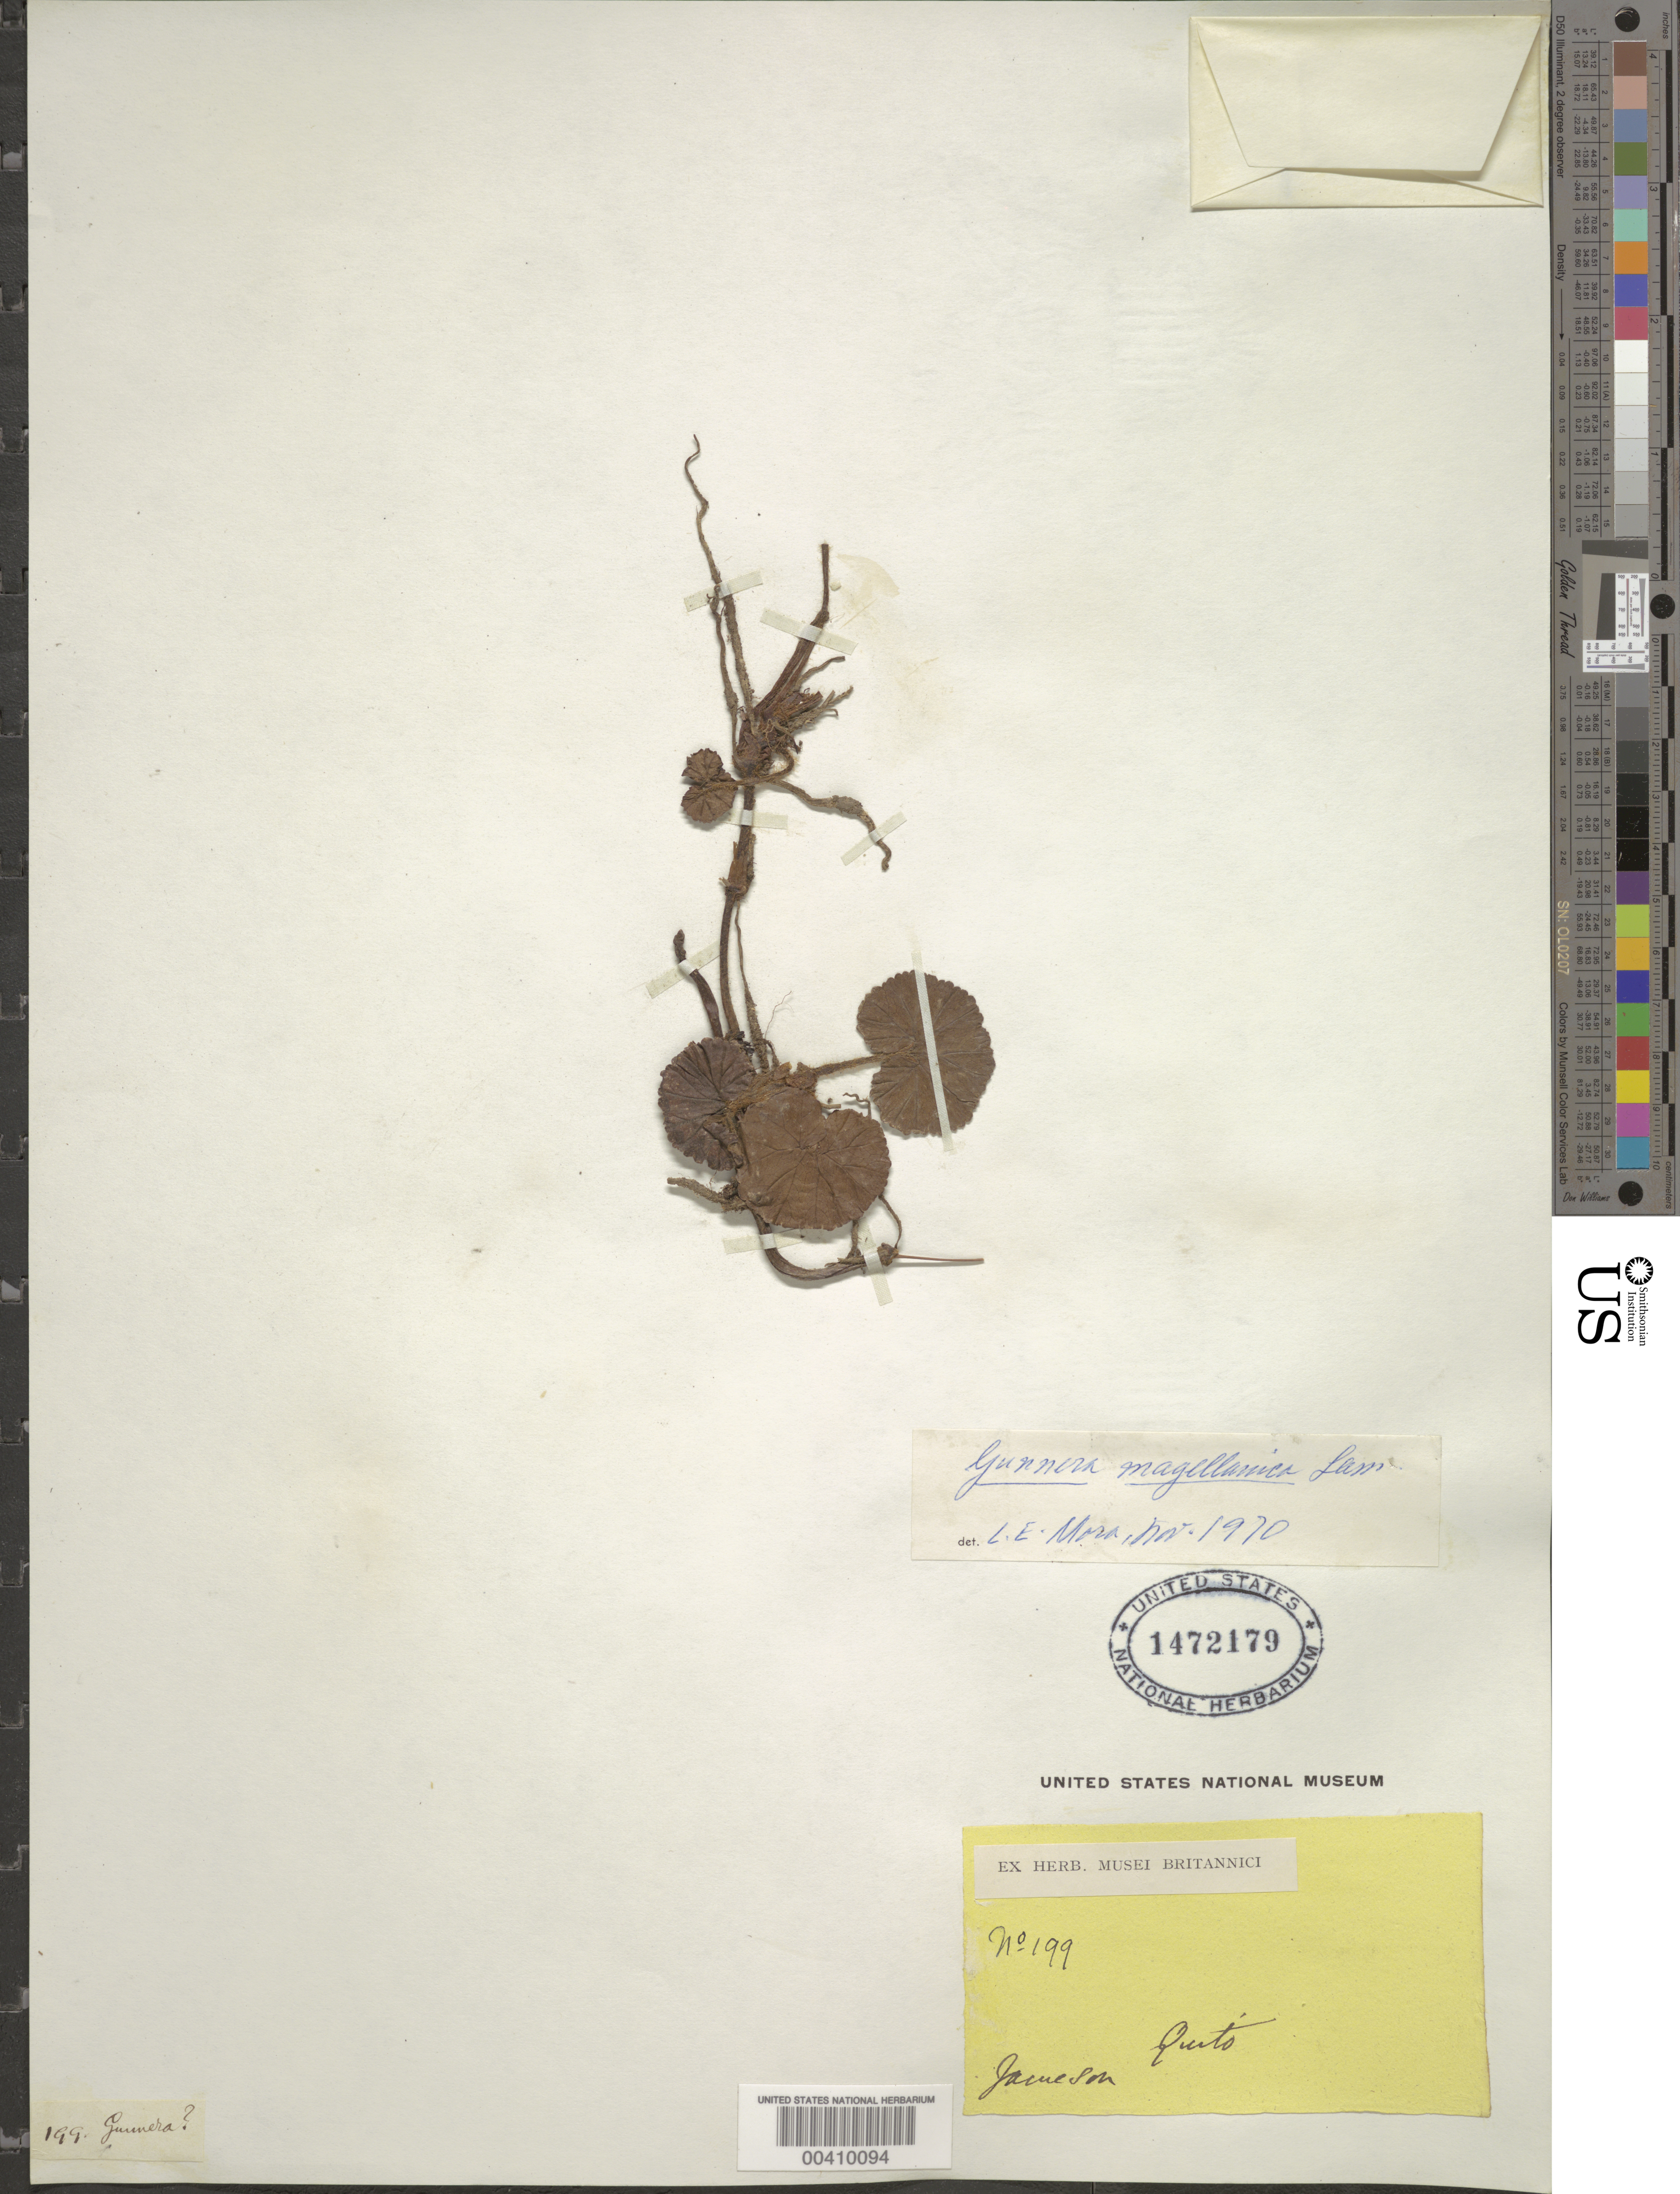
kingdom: Plantae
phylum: Tracheophyta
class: Magnoliopsida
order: Gunnerales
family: Gunneraceae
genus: Gunnera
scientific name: Gunnera magellanica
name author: Lam.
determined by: Mora-Osejo, L. E.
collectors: W. Jameson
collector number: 199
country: Ecuador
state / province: Pichincha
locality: Quito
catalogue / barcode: US 1472179